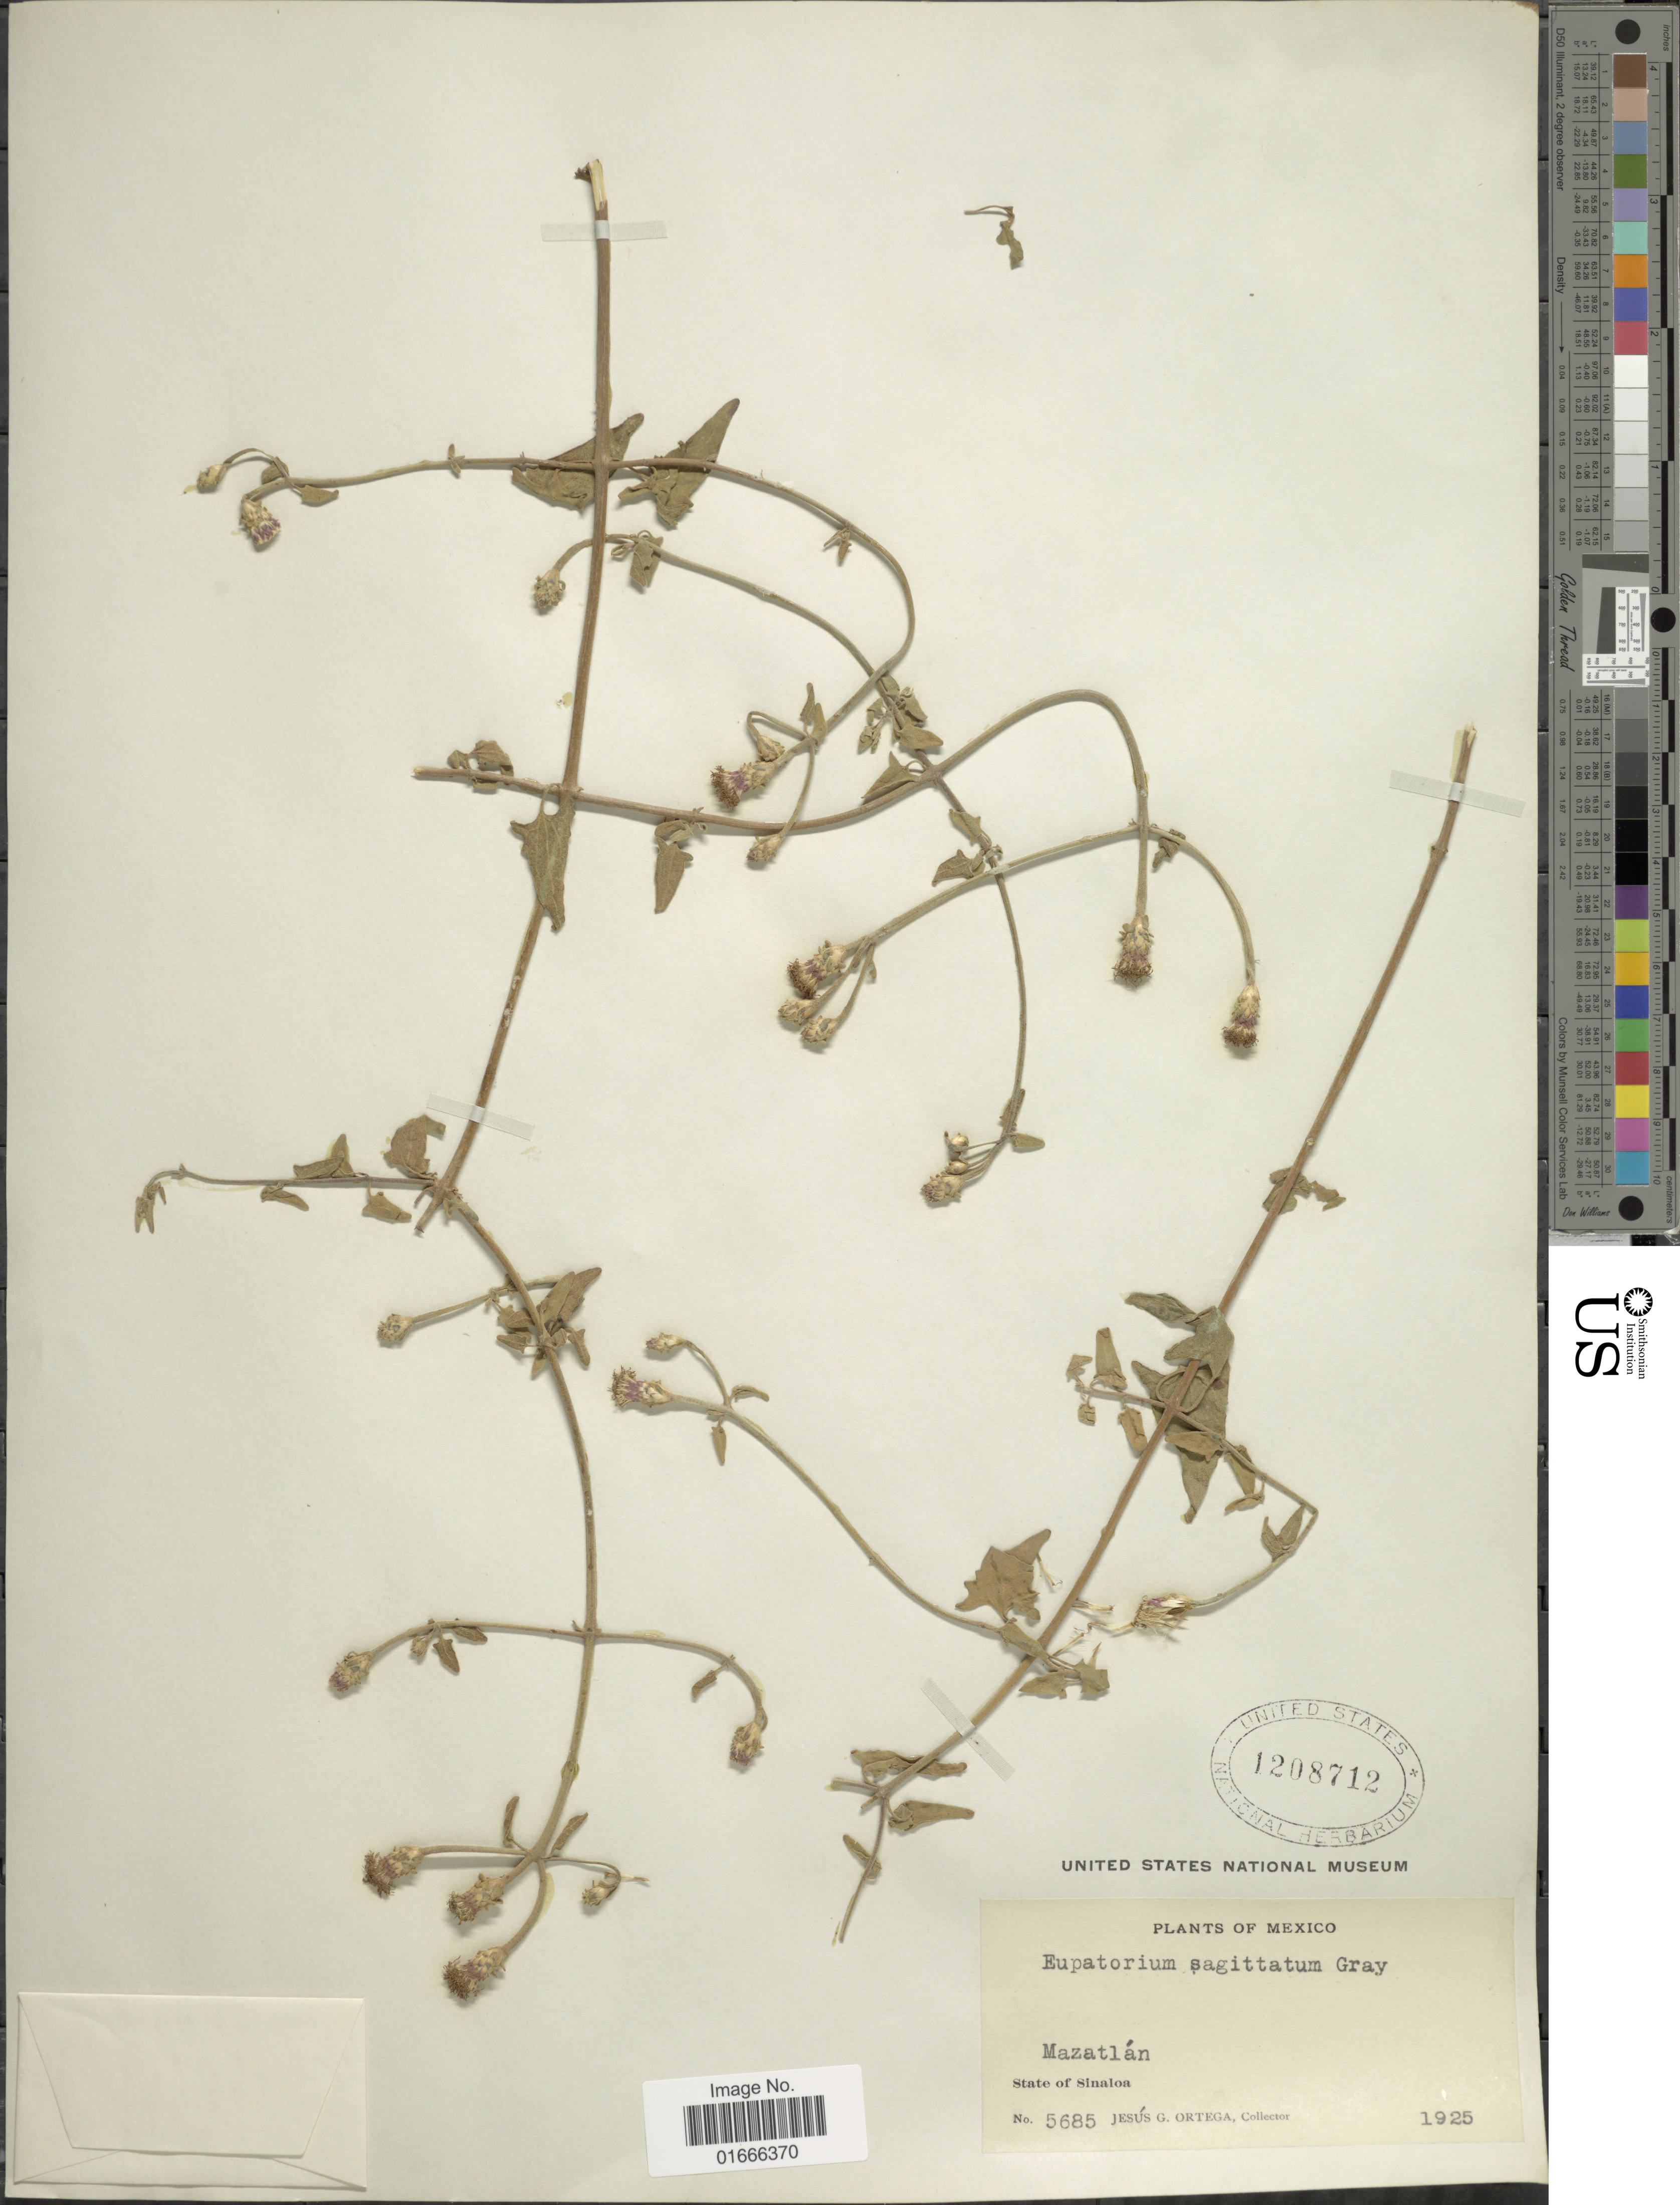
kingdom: Plantae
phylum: Tracheophyta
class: Magnoliopsida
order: Asterales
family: Asteraceae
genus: Chromolaena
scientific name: Chromolaena sagittata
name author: (A. Gray) R.M. King & H. Rob.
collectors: J. Ortega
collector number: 5685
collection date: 1925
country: Mexico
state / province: Sinaloa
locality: Mazatlan, State of Sinaloa.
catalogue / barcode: US 1208712